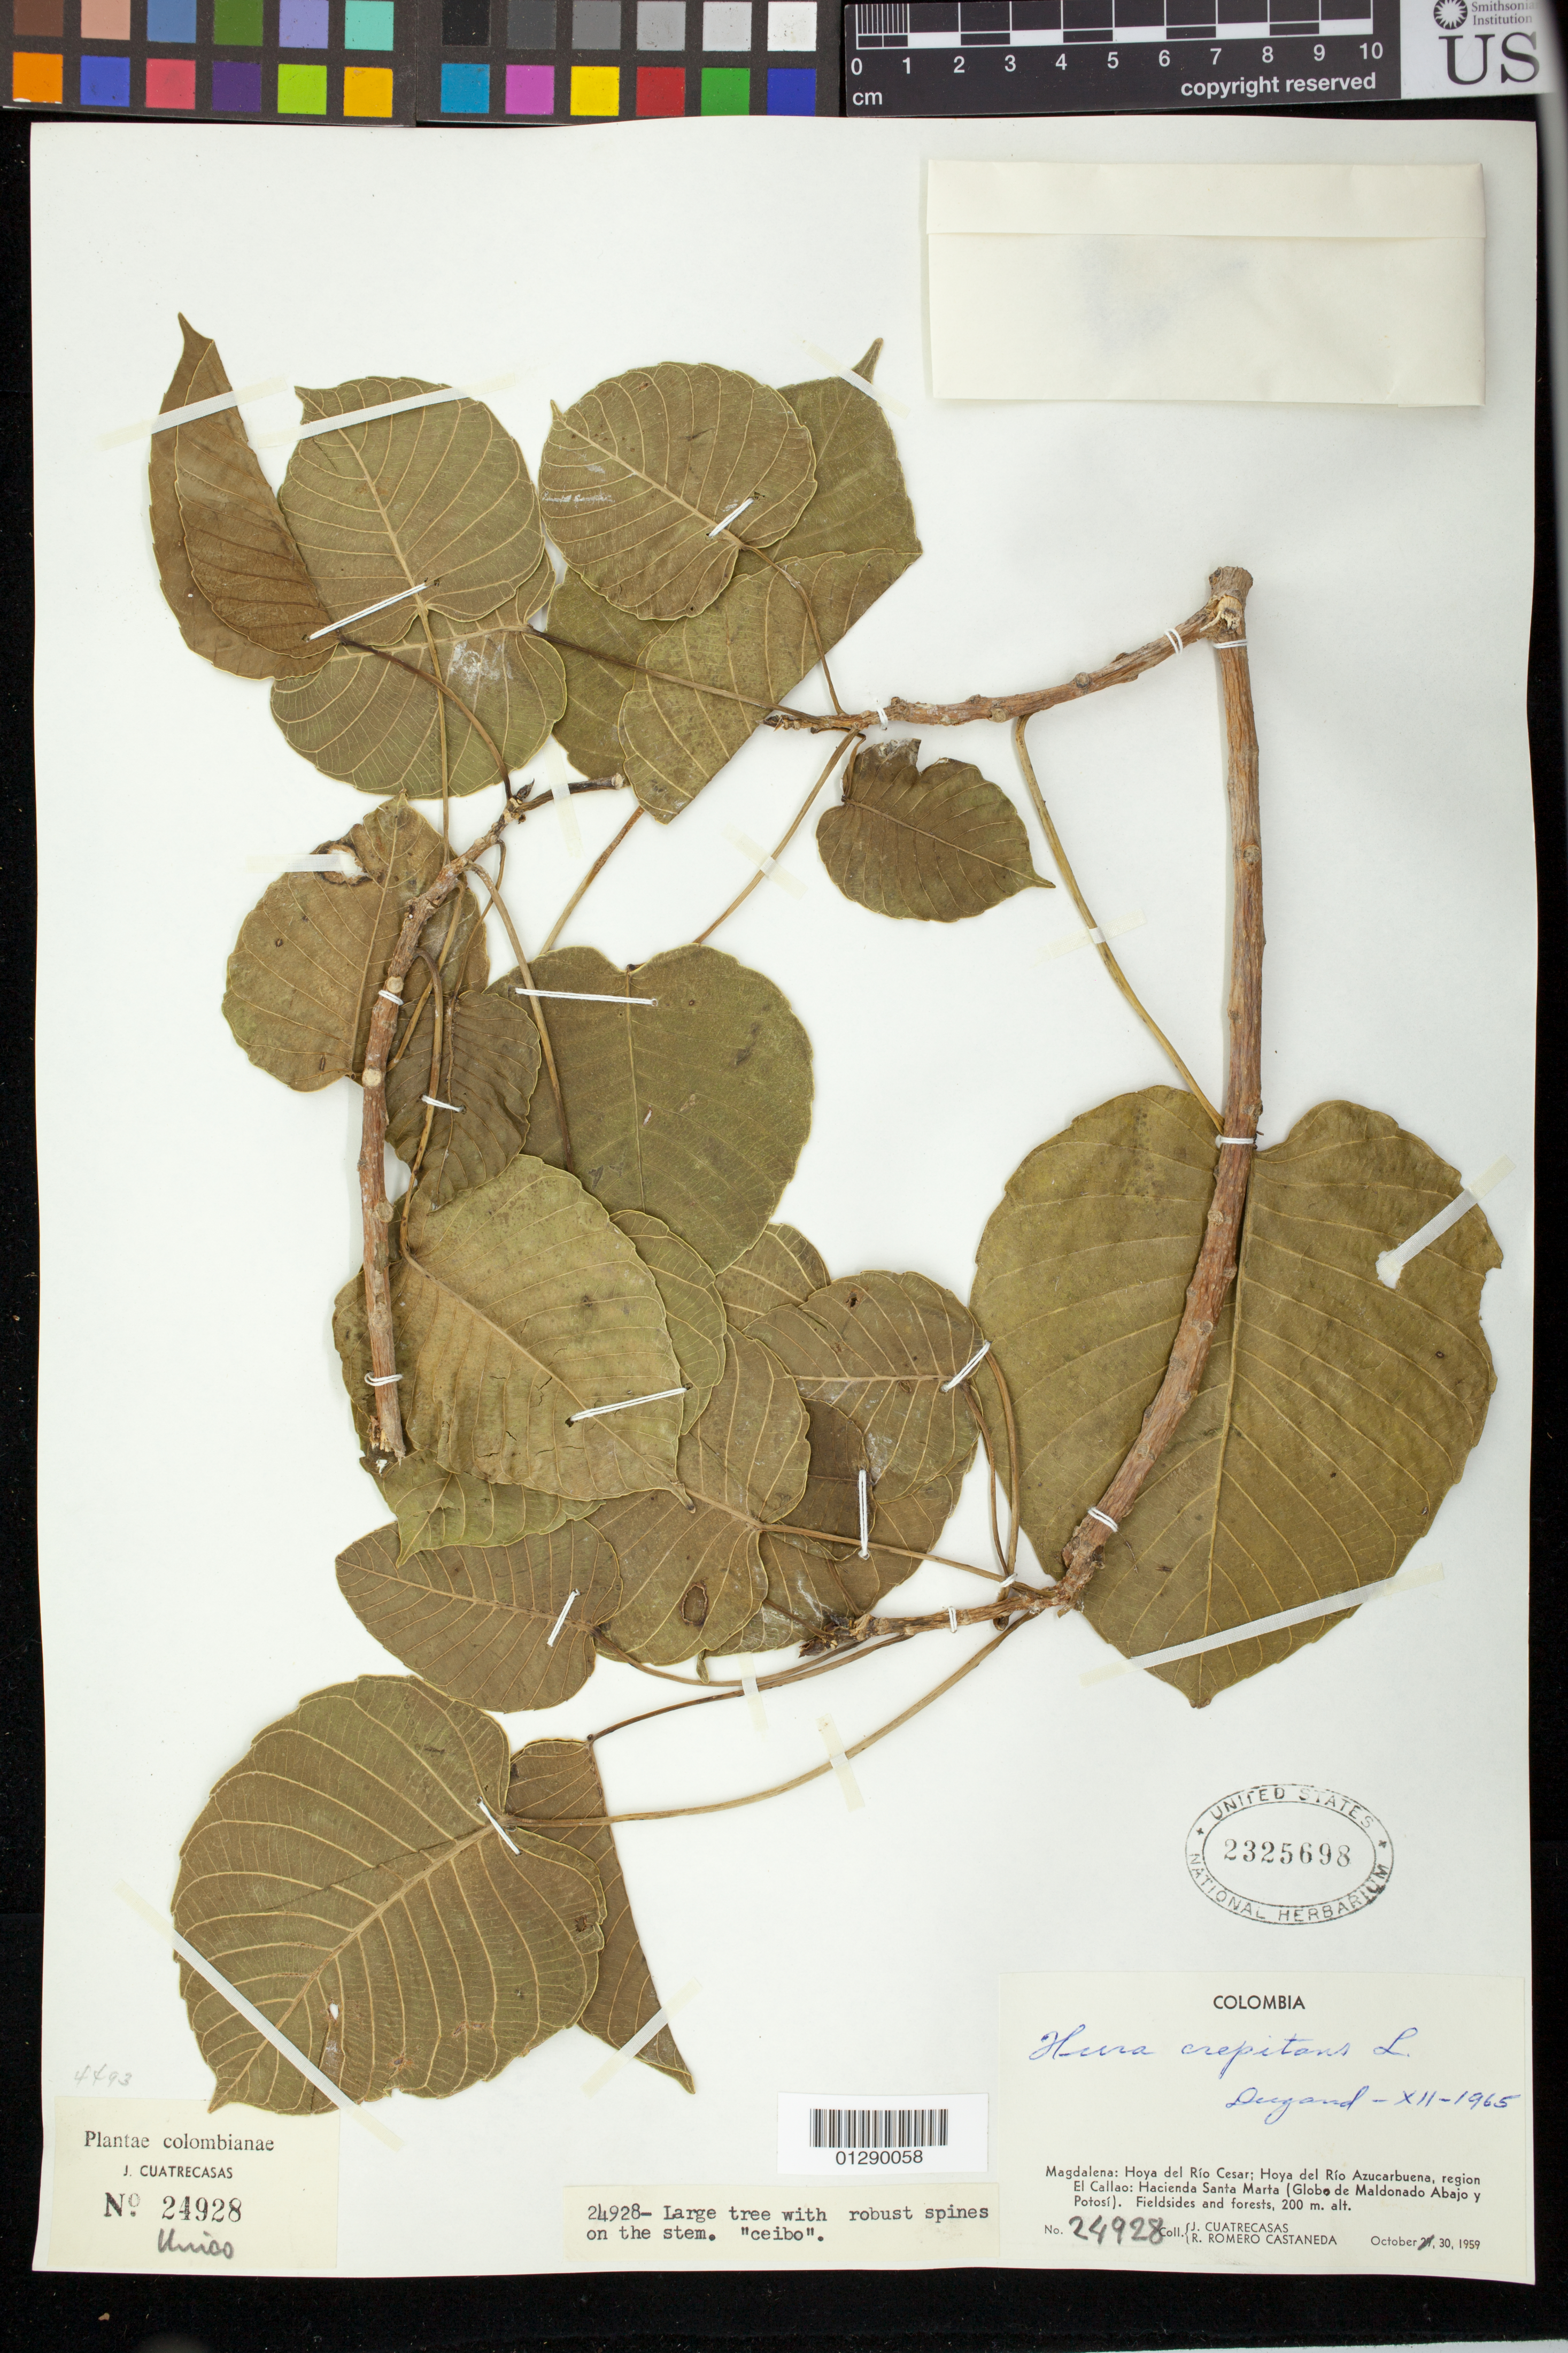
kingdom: Plantae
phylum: Tracheophyta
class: Magnoliopsida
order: Malpighiales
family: Euphorbiaceae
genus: Hura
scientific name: Hura crepitans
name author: L.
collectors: J. Cuatrecasas & R. Romero Castañeda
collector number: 24928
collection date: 1959-10-30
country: Colombia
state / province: Magdalena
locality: Hoya del Rio Cesar; Hoya del Rio Azucarbuena, region El Callae: Hacienda Santa Marta (Globo de Maldonado Abajo y Potosi).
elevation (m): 200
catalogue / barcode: US 2325698